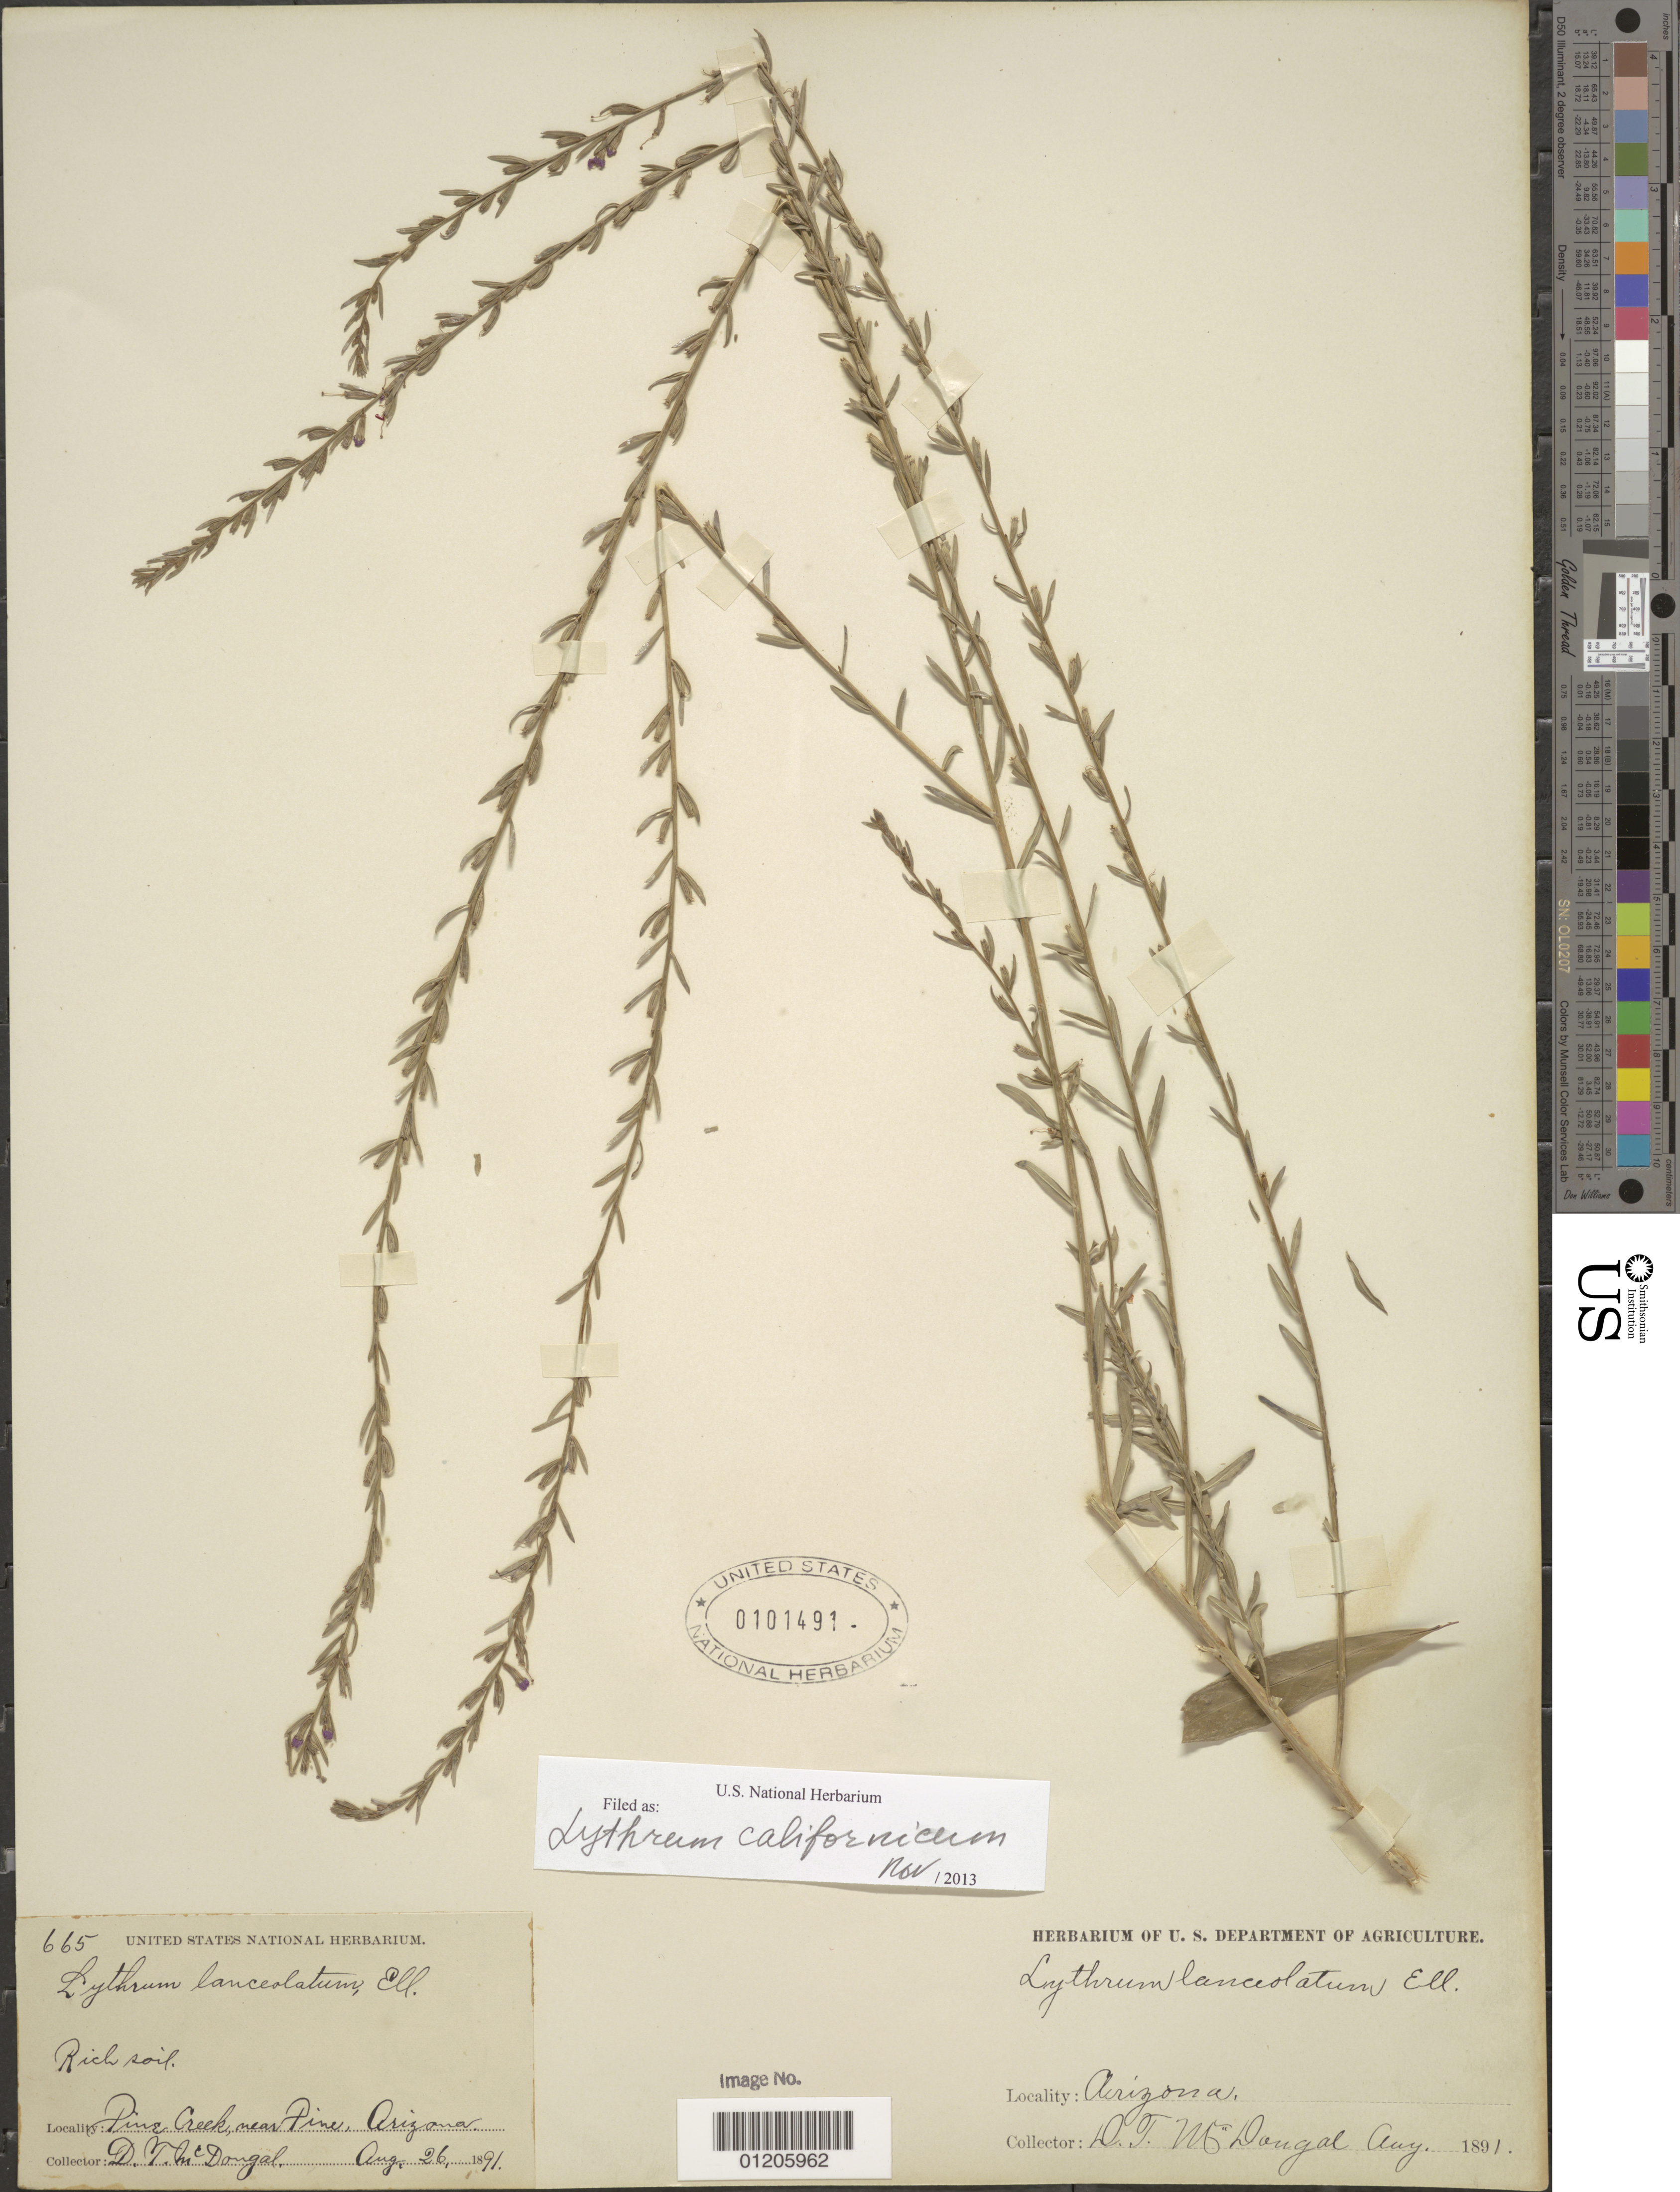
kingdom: Plantae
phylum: Tracheophyta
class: Magnoliopsida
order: Myrtales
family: Lythraceae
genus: Lythrum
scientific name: Lythrum californicum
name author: Torr. & A. Gray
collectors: D. T. MacDougal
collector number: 665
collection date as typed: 26 Aug 1891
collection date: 1891-08-26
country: United States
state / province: Arizona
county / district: Gila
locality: Pine Creek near Pine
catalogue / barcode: US 101491